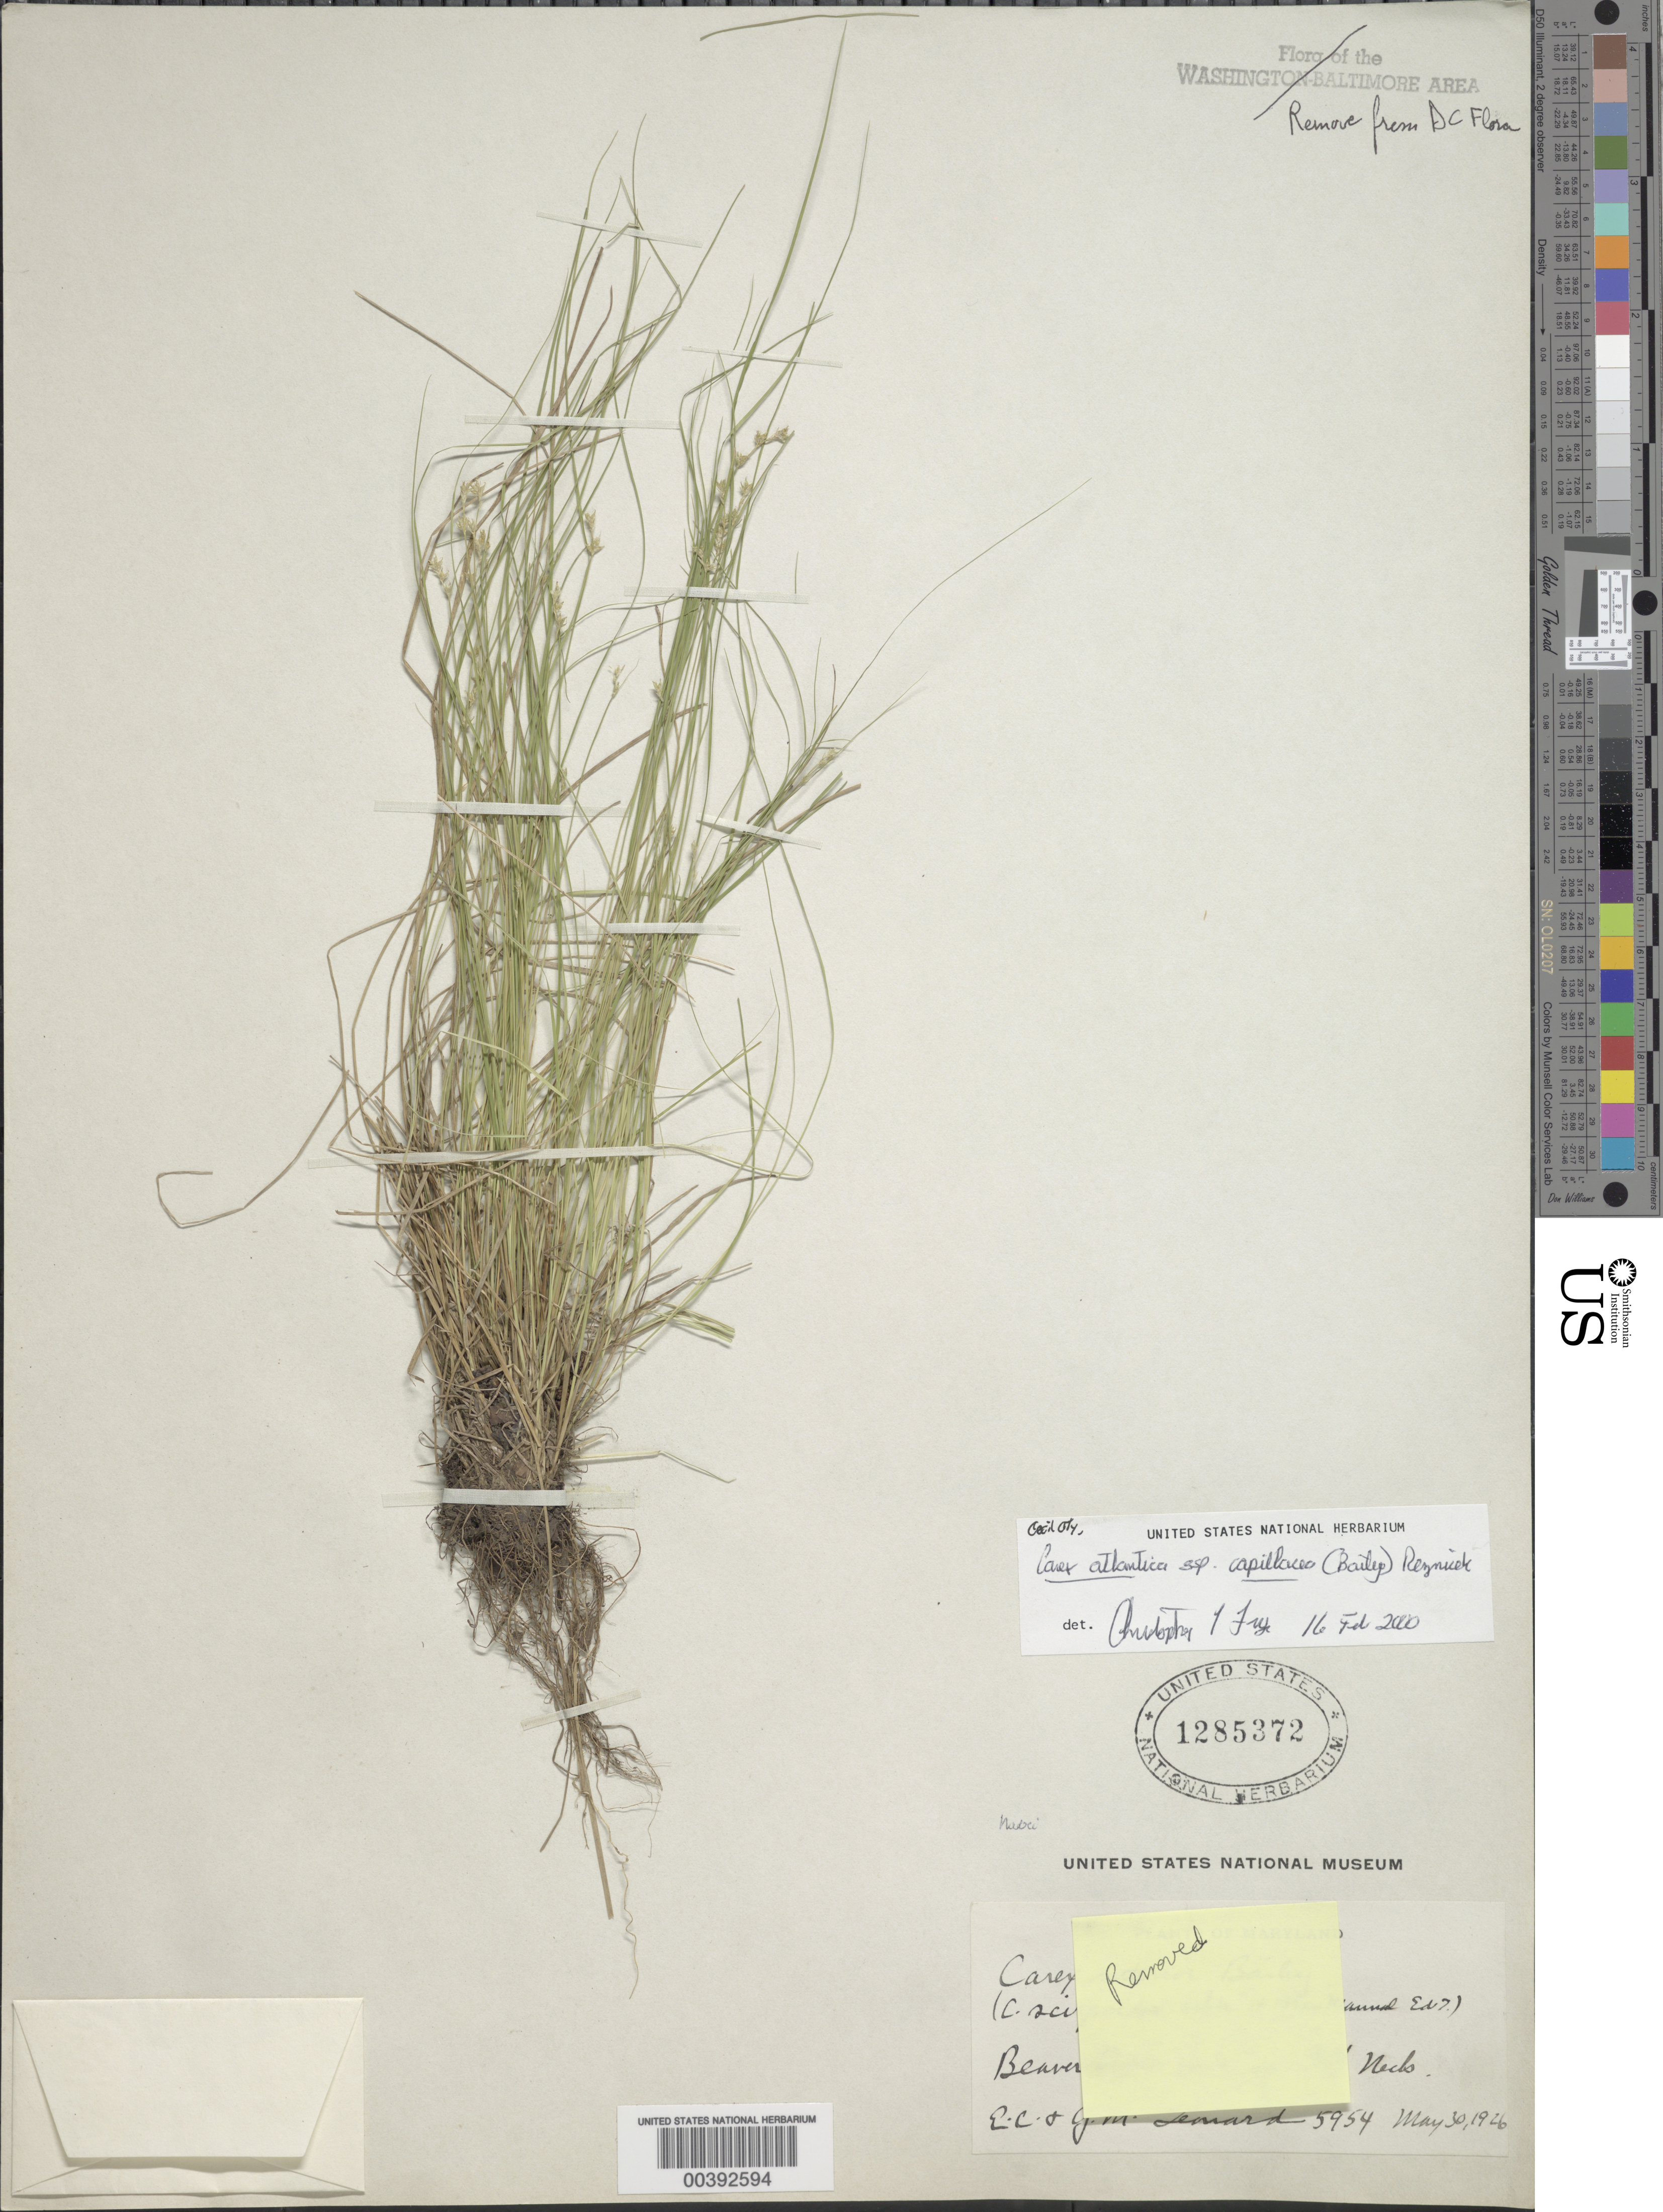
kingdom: Plantae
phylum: Tracheophyta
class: Liliopsida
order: Poales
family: Cyperaceae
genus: Carex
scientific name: Carex howei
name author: Mack.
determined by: Strong, Mark T., (BOT), Smithsonian Institution - National Museum of Natural History (UNITED STATES)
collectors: E. C. Leonard & G. M. Leonard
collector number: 5954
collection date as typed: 30 May 1926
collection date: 1926-05-30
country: United States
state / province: Maryland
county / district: Cecil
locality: Beaver dam swamp, elk neck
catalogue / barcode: US 1285372